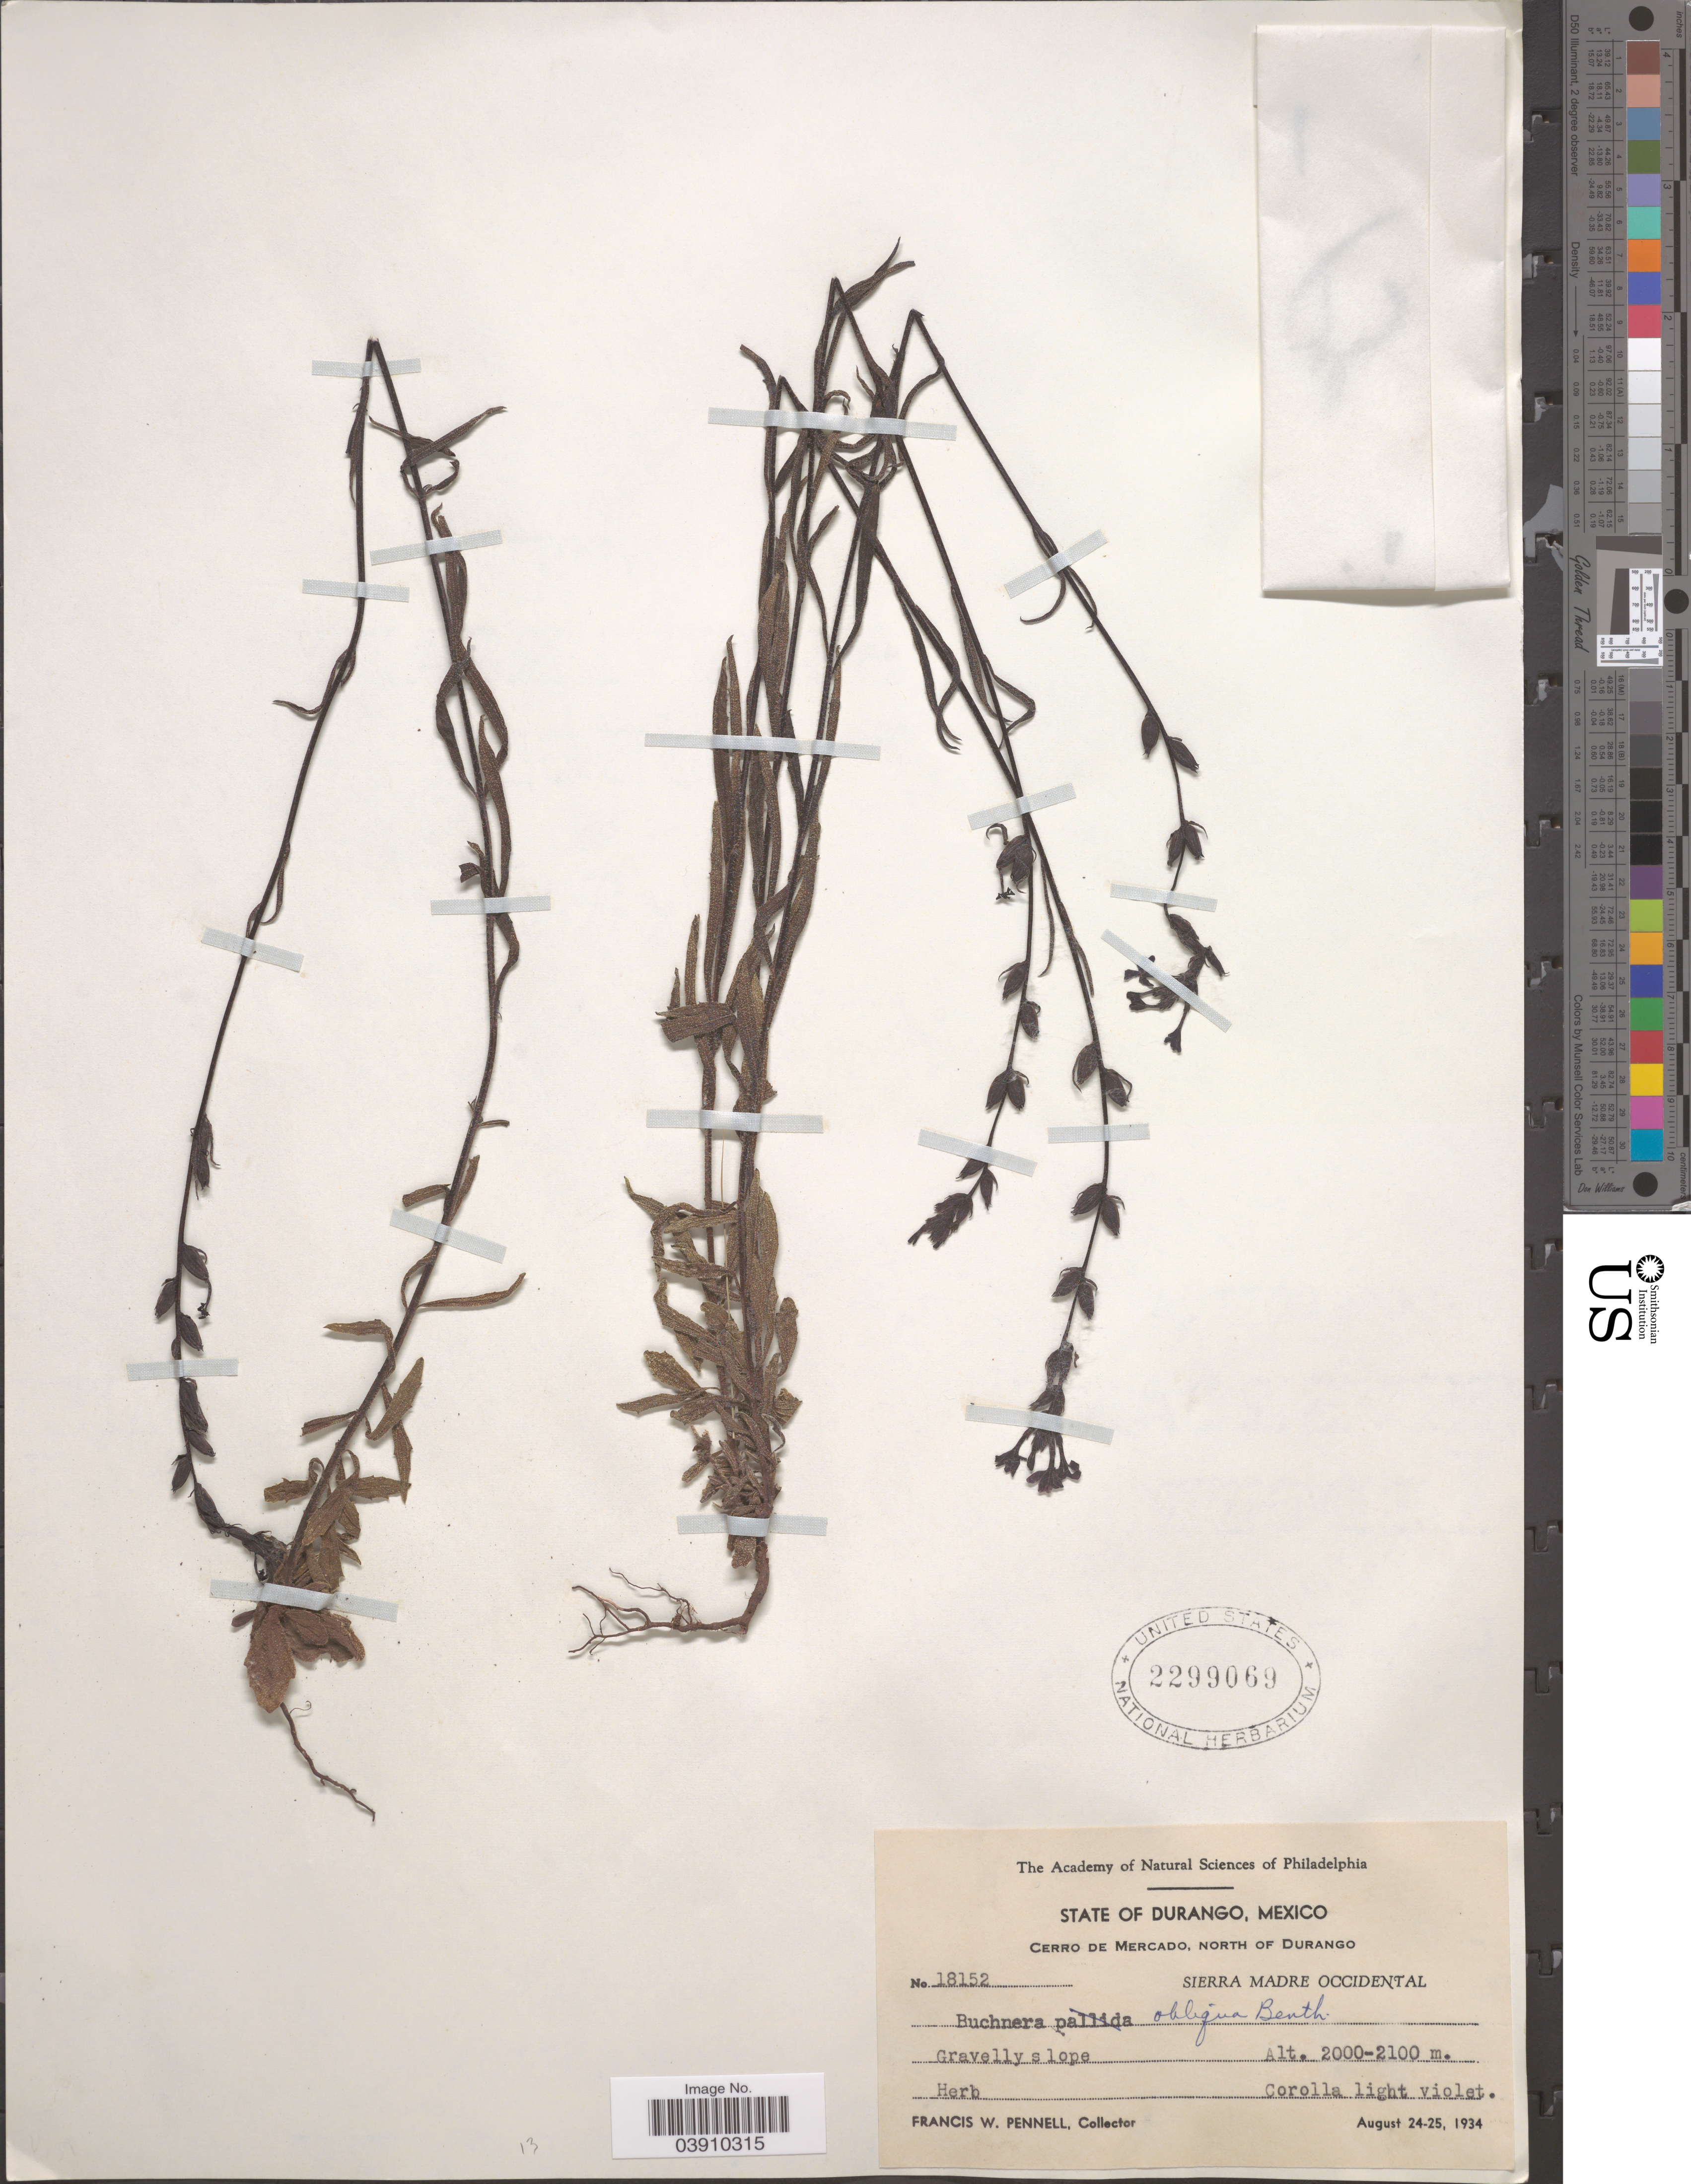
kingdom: Plantae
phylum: Tracheophyta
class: Magnoliopsida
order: Lamiales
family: Orobanchaceae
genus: Buchnera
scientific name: Buchnera obliqua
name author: Benth.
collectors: F. W. Pennell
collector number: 18152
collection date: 1934-08-24/1934-08-25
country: Mexico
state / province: Durango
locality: Cerro de Mercado, north of Durango. Sierra Madre Occidental.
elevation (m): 2000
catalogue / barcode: US 2299069